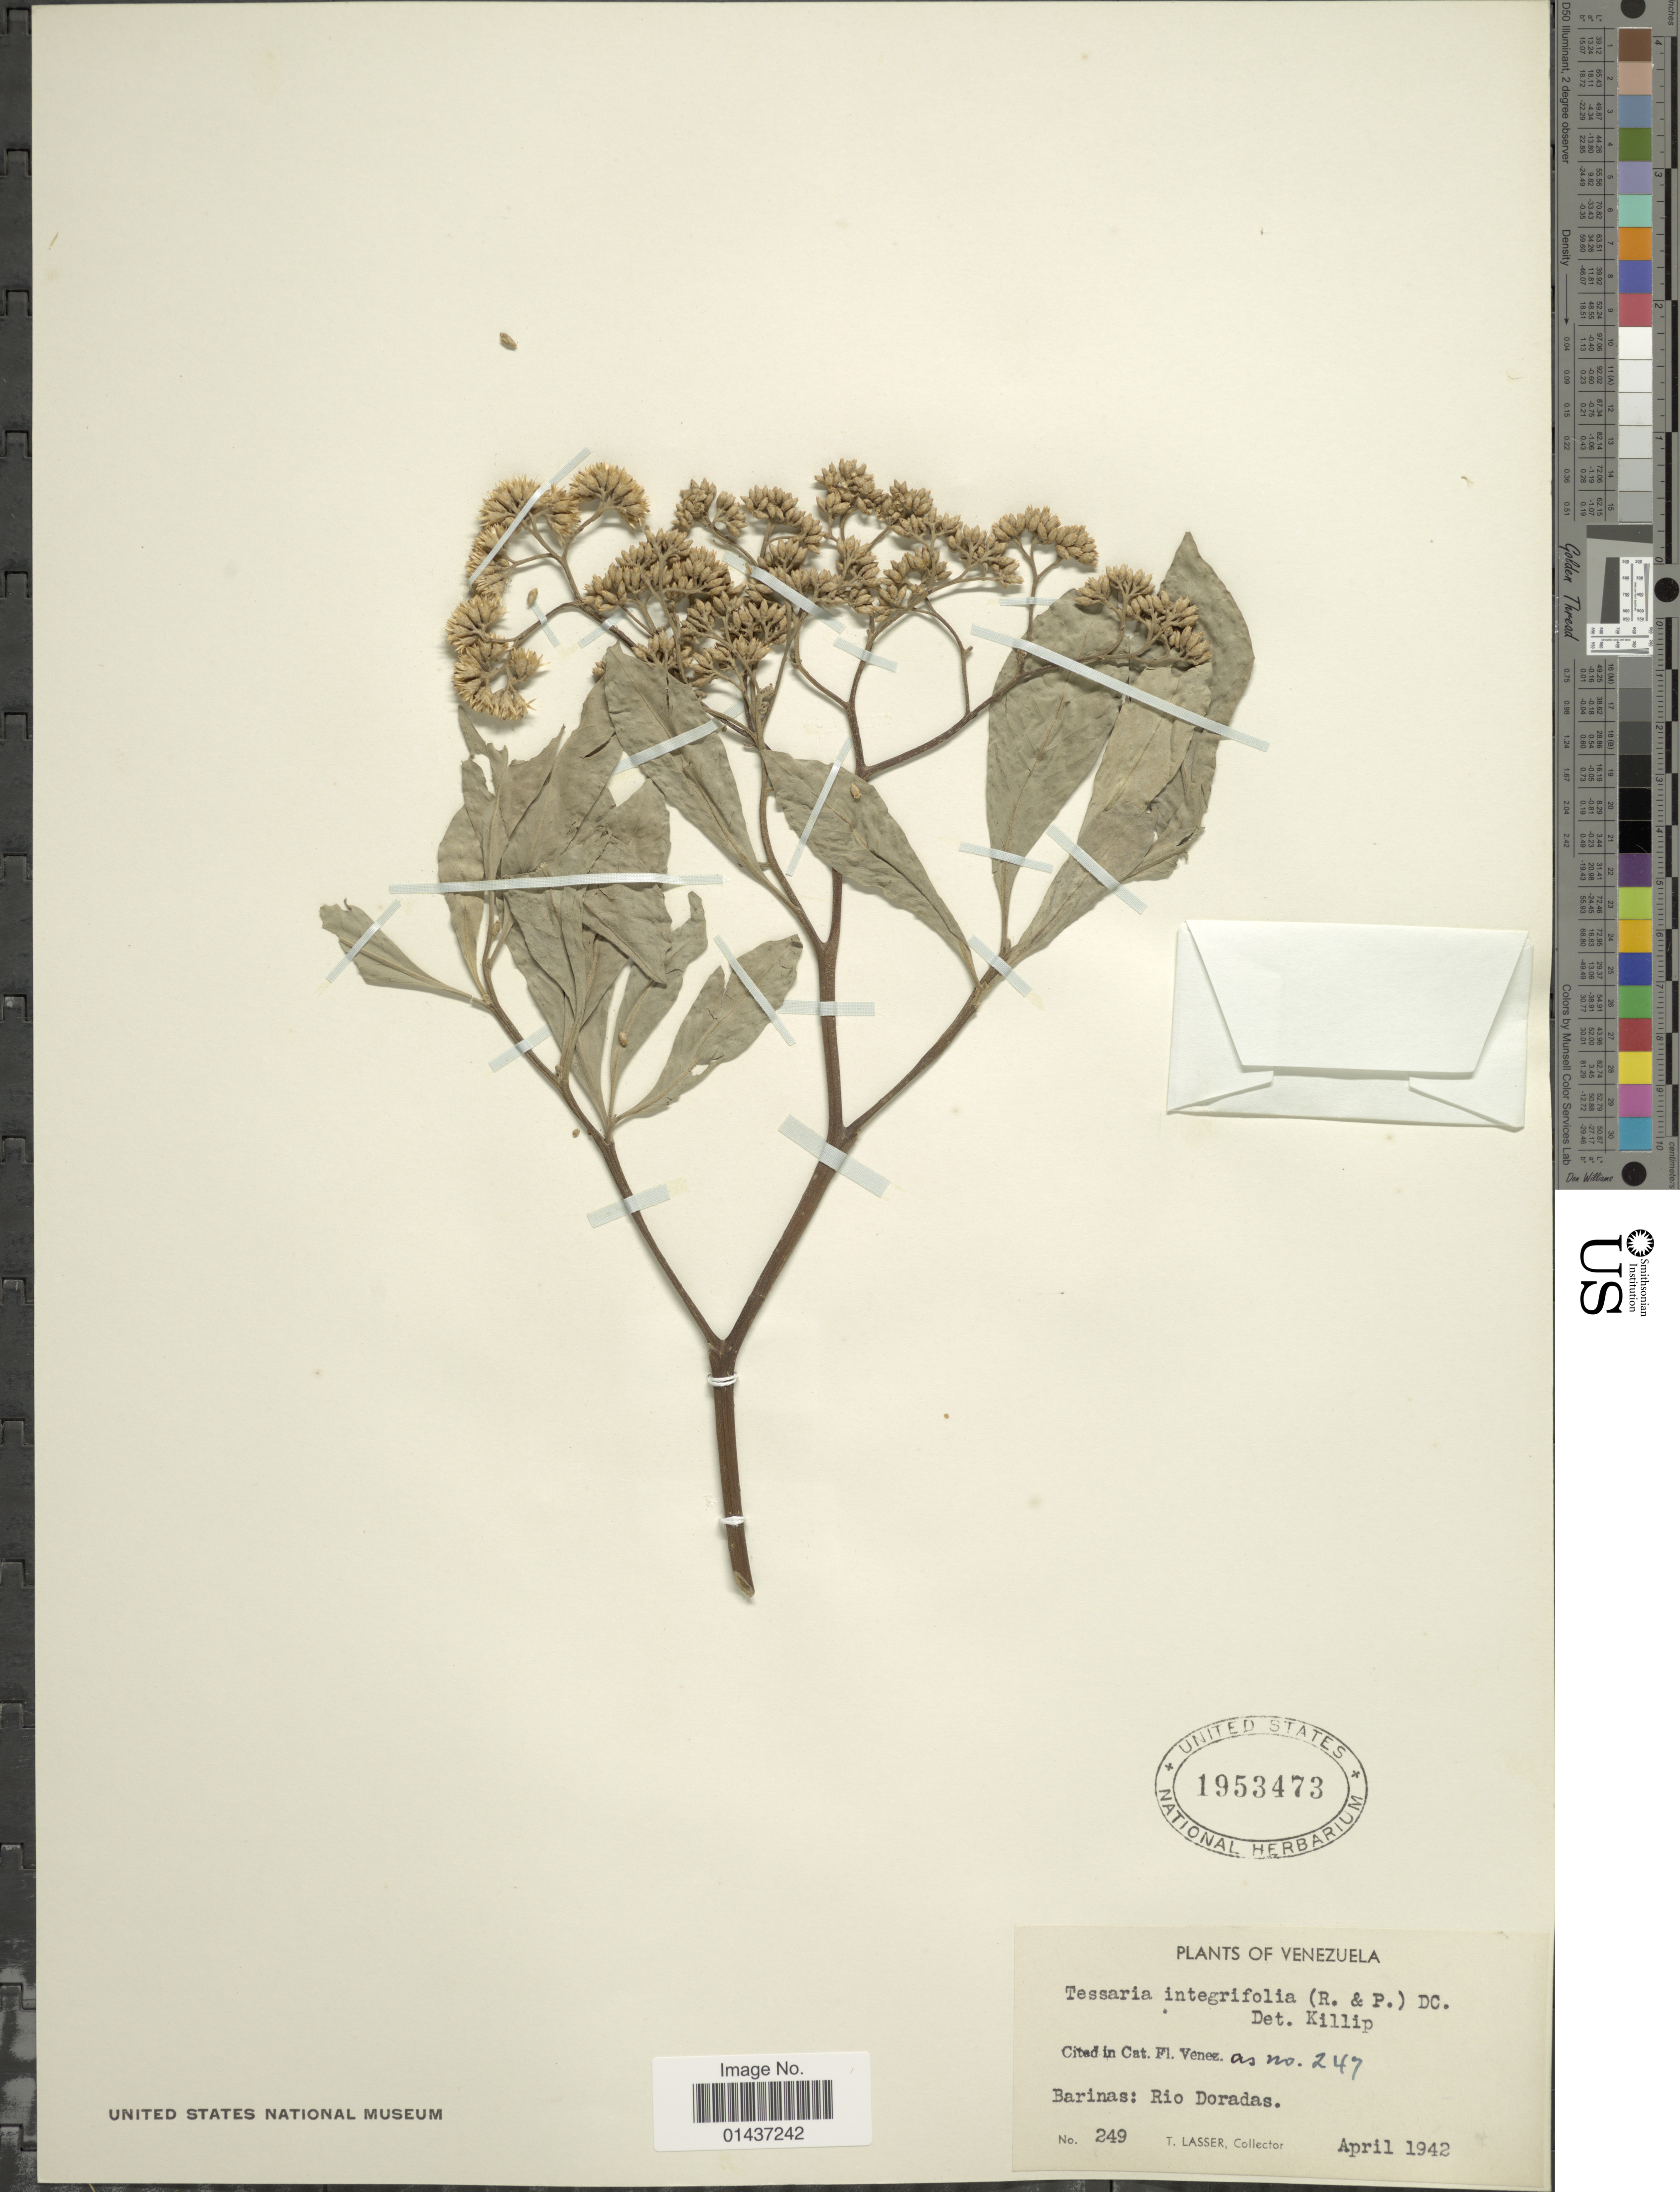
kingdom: Plantae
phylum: Tracheophyta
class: Magnoliopsida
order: Asterales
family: Asteraceae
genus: Tessaria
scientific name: Tessaria integrifolia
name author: Ruiz & Pav.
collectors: T. Lasser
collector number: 249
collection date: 1942-04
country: Venezuela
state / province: Barinas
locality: Rio Doradas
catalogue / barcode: US 1953473